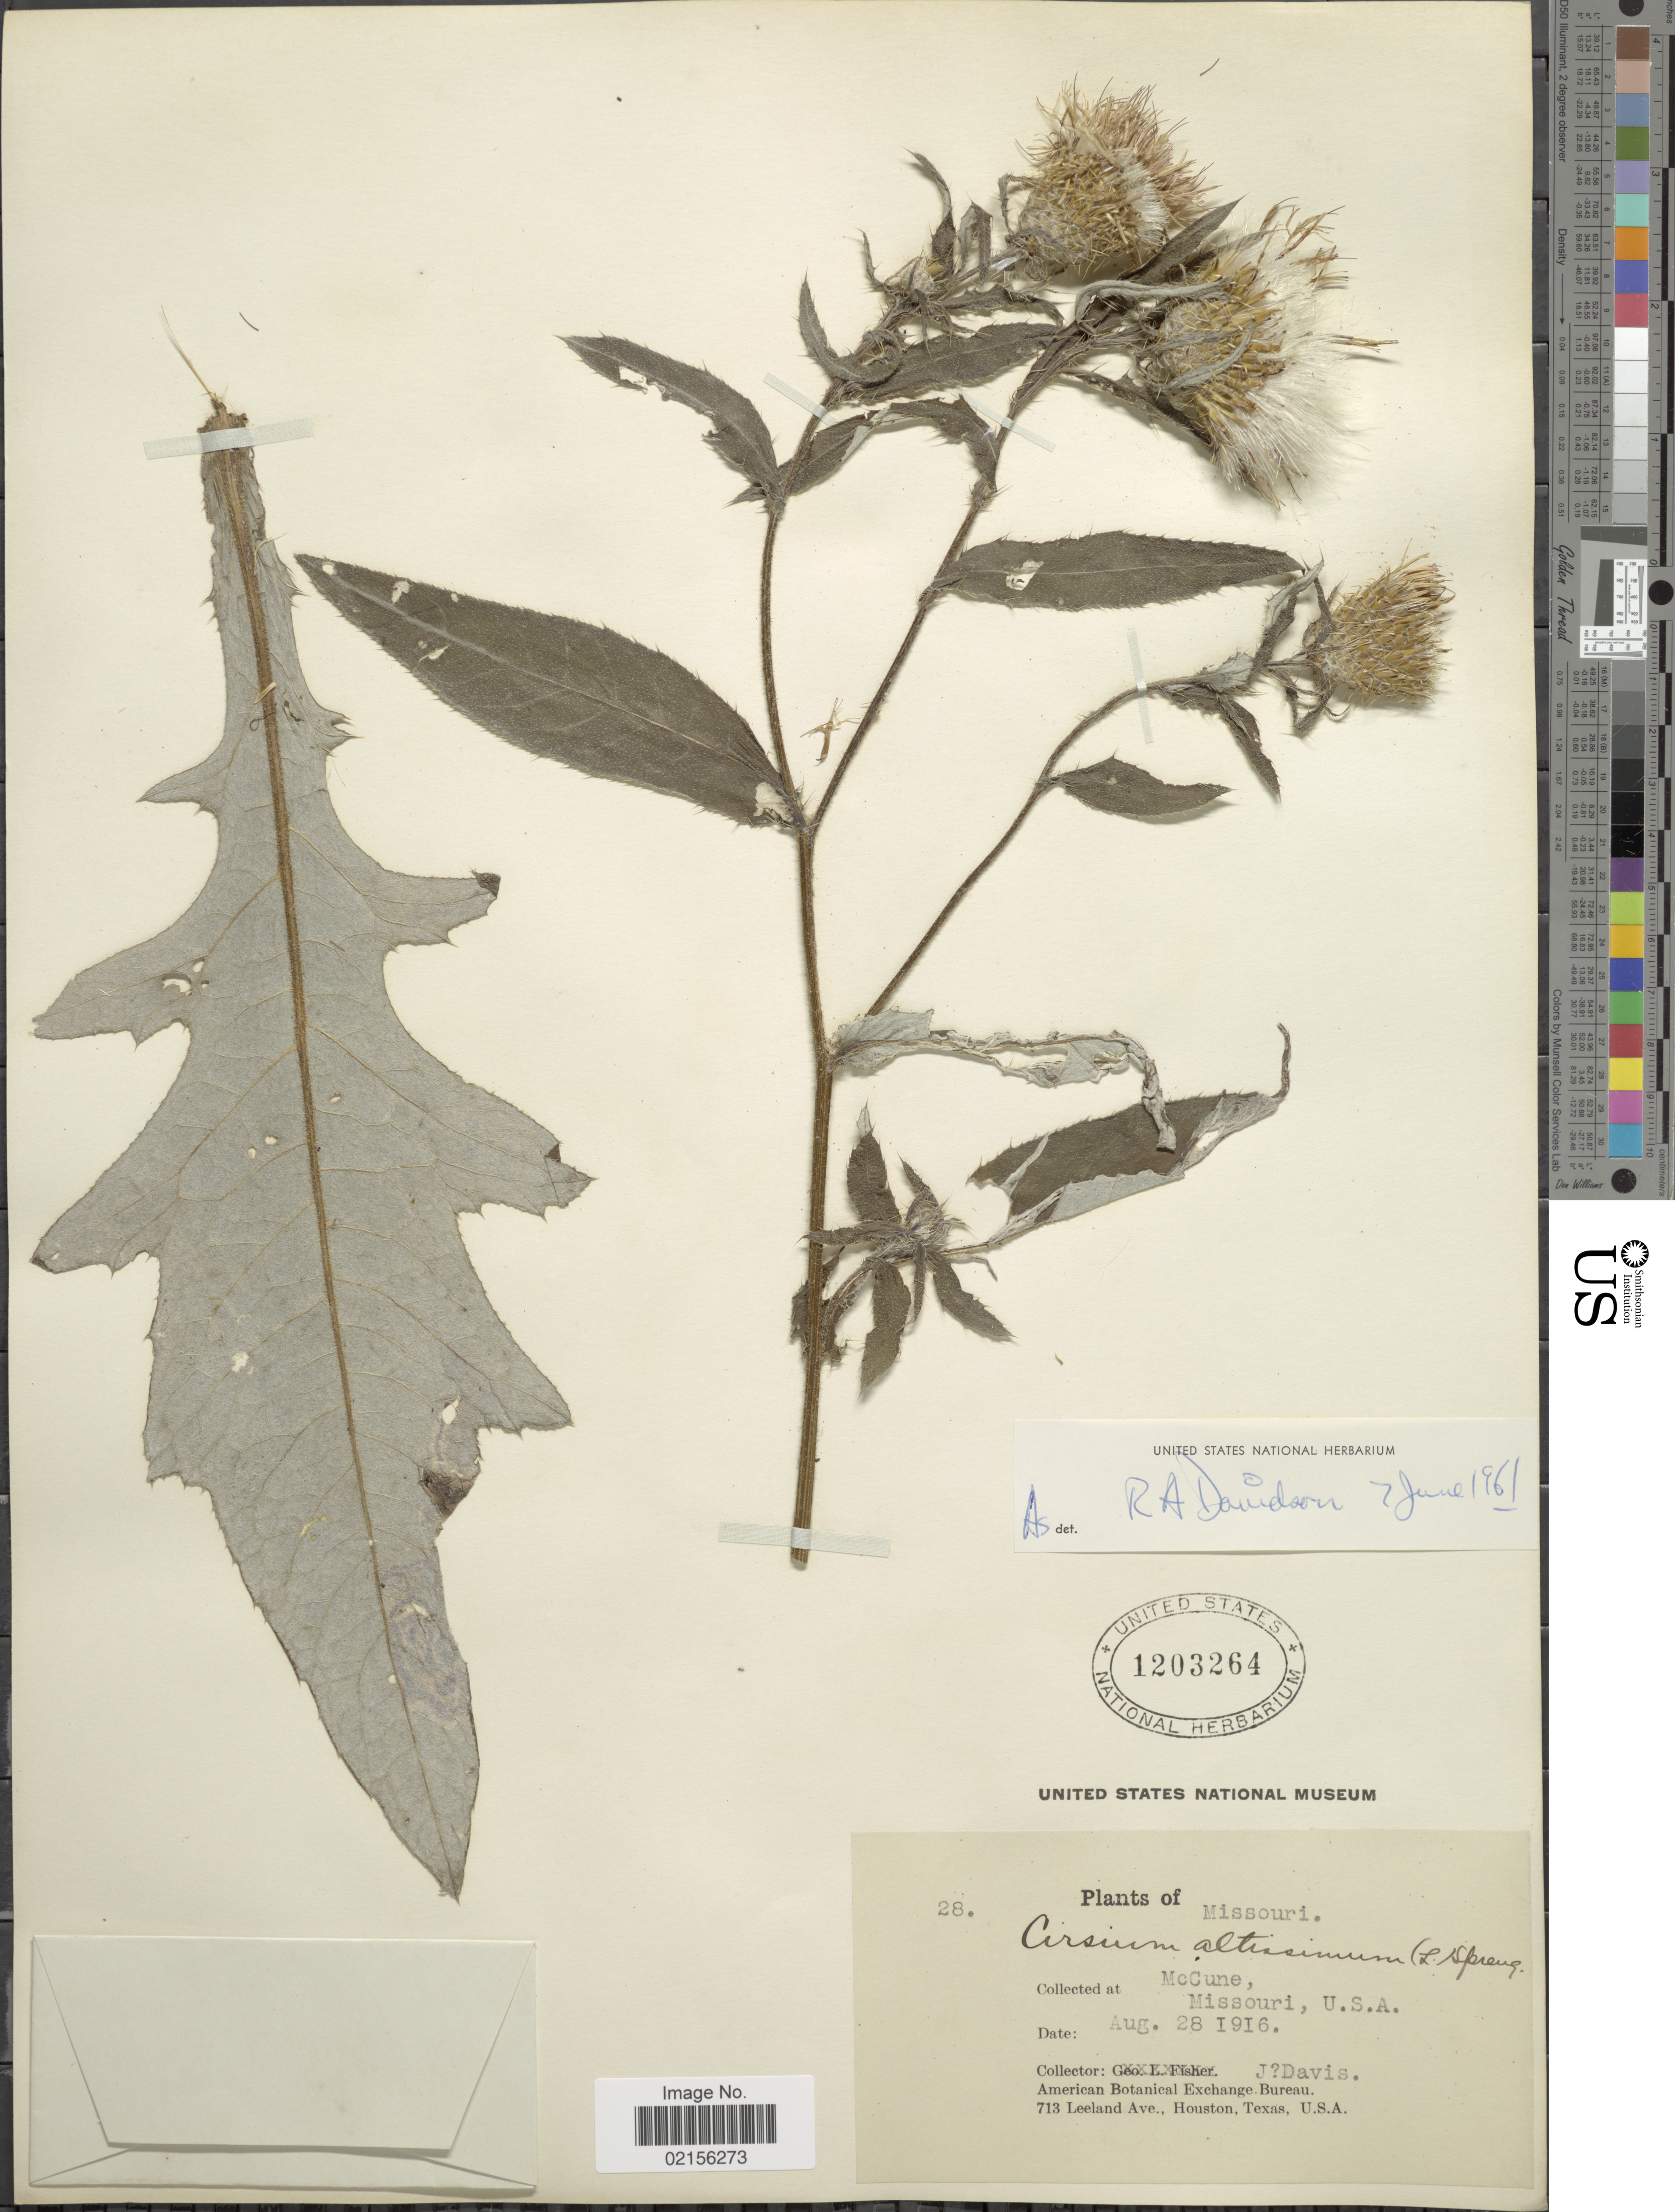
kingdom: Plantae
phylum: Tracheophyta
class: Magnoliopsida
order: Asterales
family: Asteraceae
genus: Cirsium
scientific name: Cirsium altissimum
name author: (L.) Spreng.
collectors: J. Davis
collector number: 28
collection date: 1916-08-28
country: United States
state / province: Missouri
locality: McCune, Missouri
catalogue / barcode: US 1203264